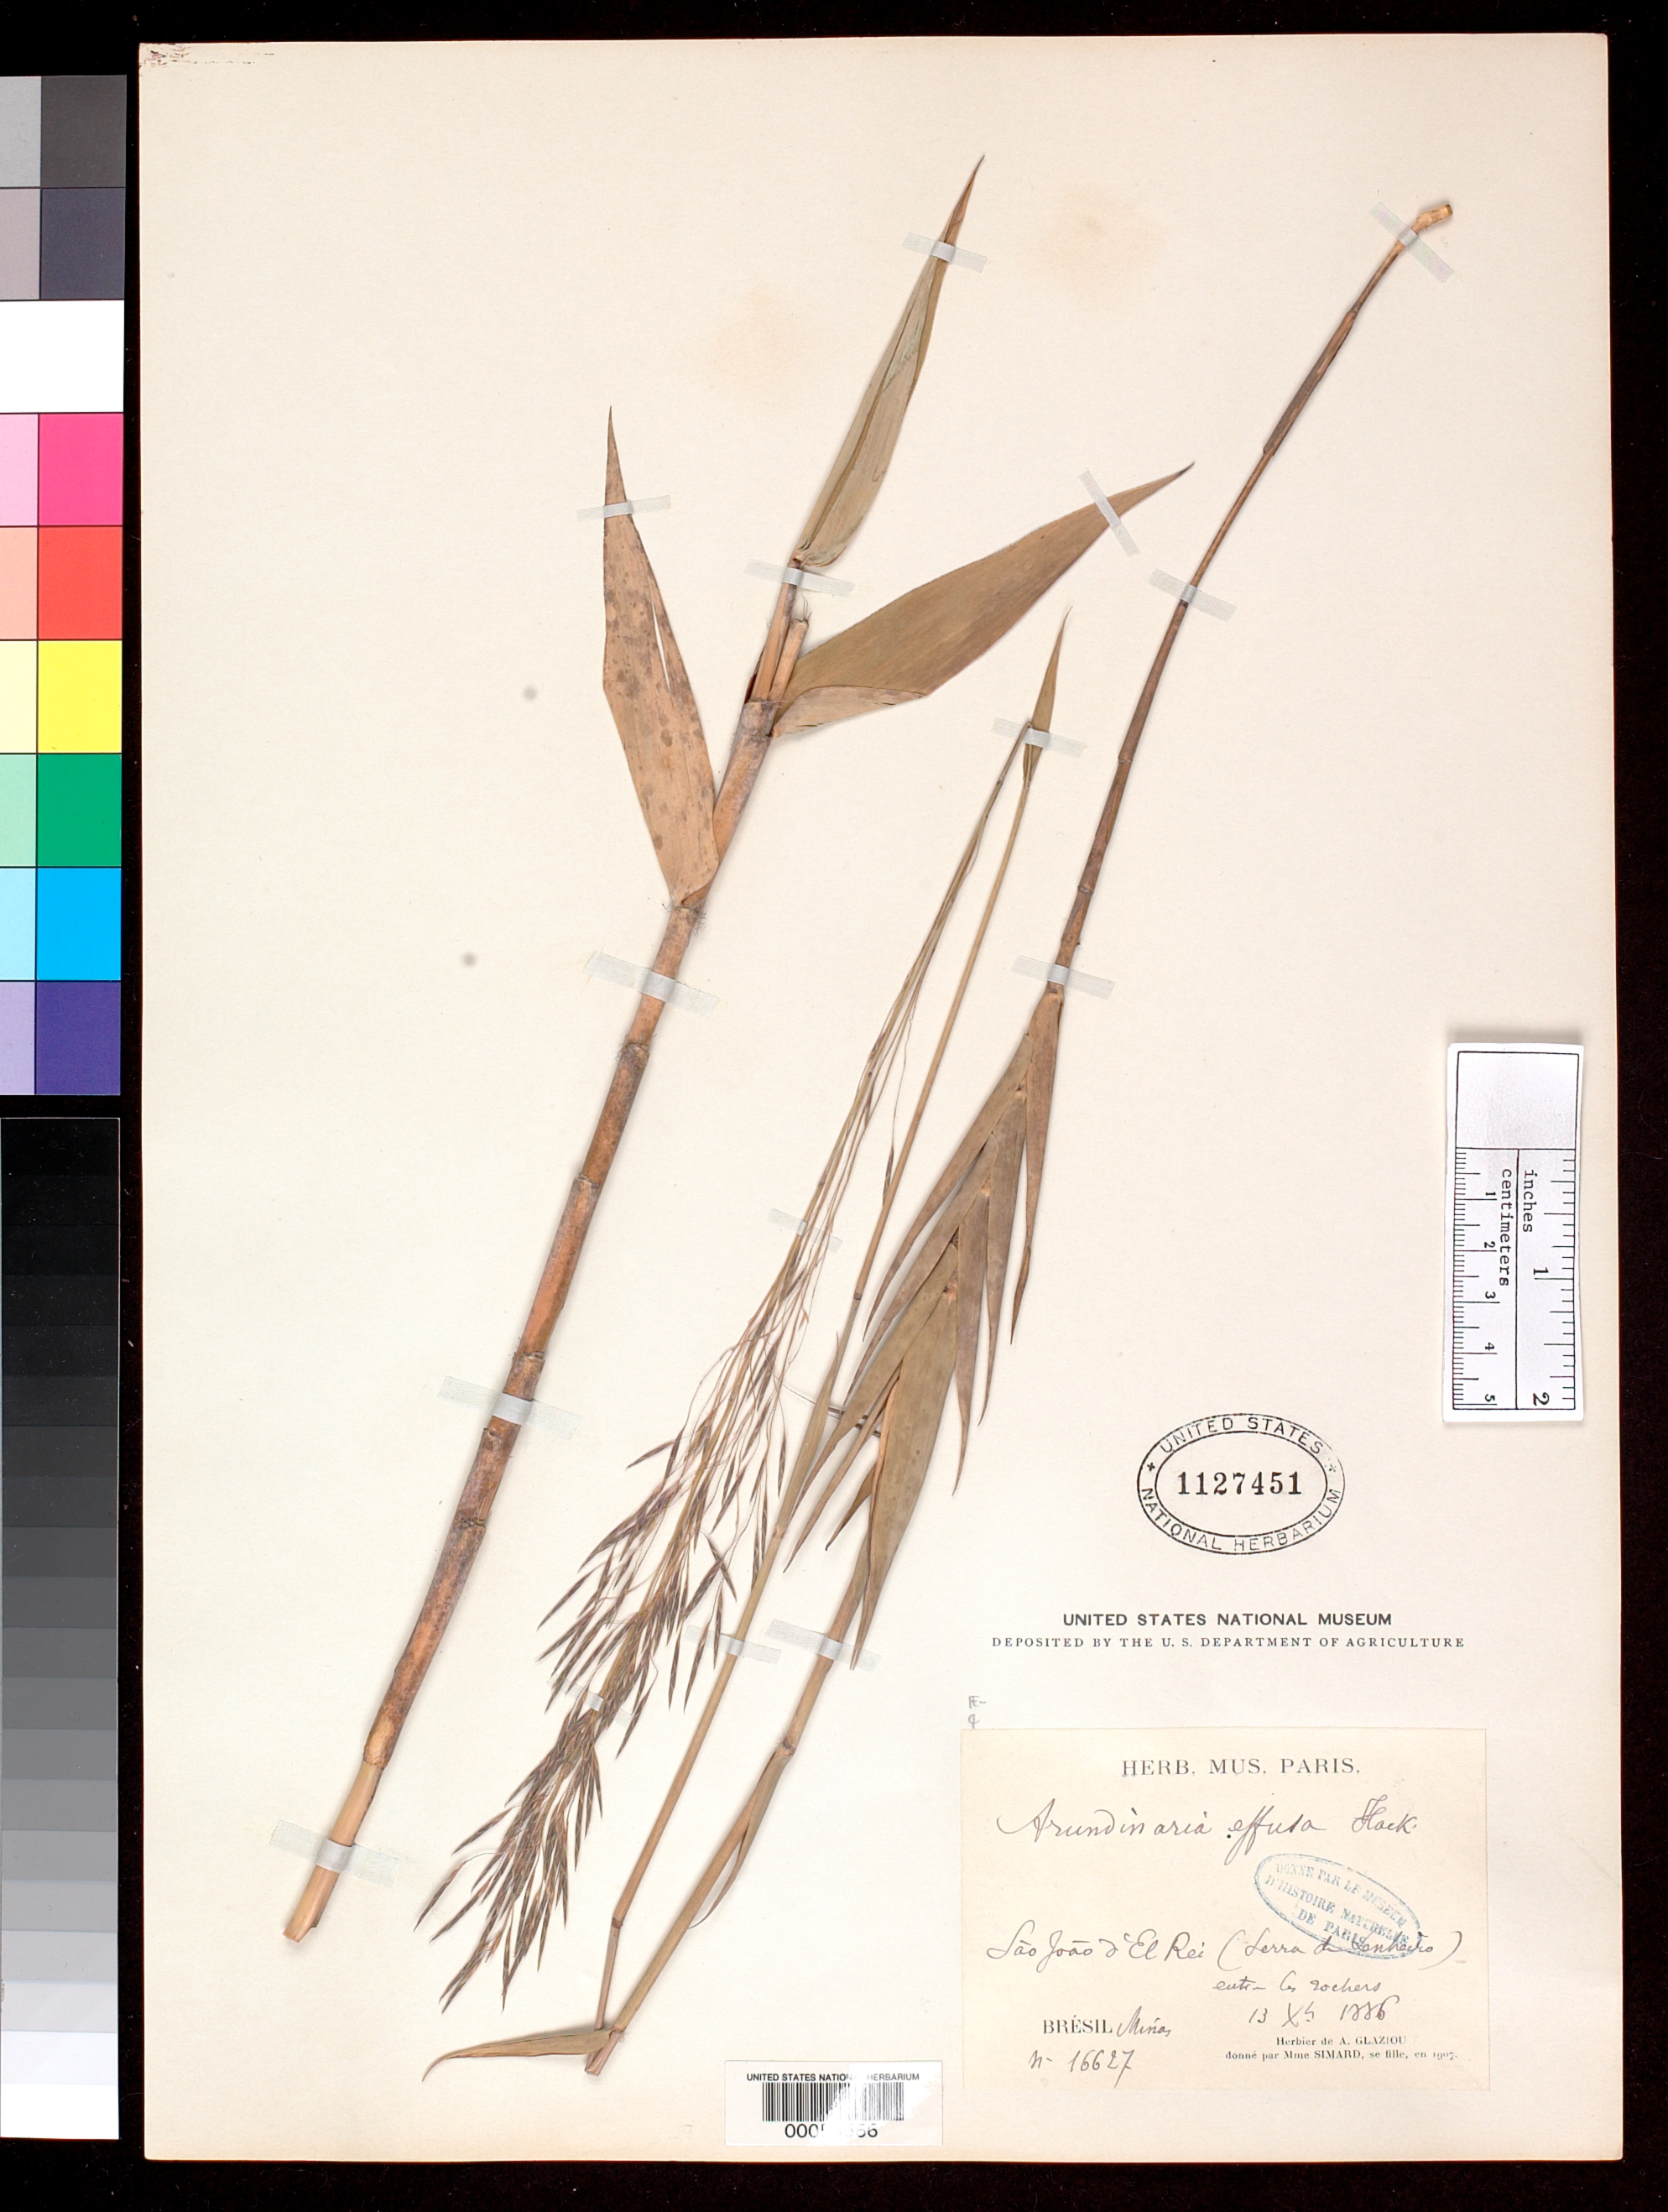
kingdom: Plantae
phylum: Tracheophyta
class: Liliopsida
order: Poales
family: Poaceae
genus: Arundinaria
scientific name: Arundinaria effusa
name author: Hack.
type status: Syntype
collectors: A. F. M. Glaziou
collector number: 16627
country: Brazil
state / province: Rio de Janeiro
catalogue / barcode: US 1127451